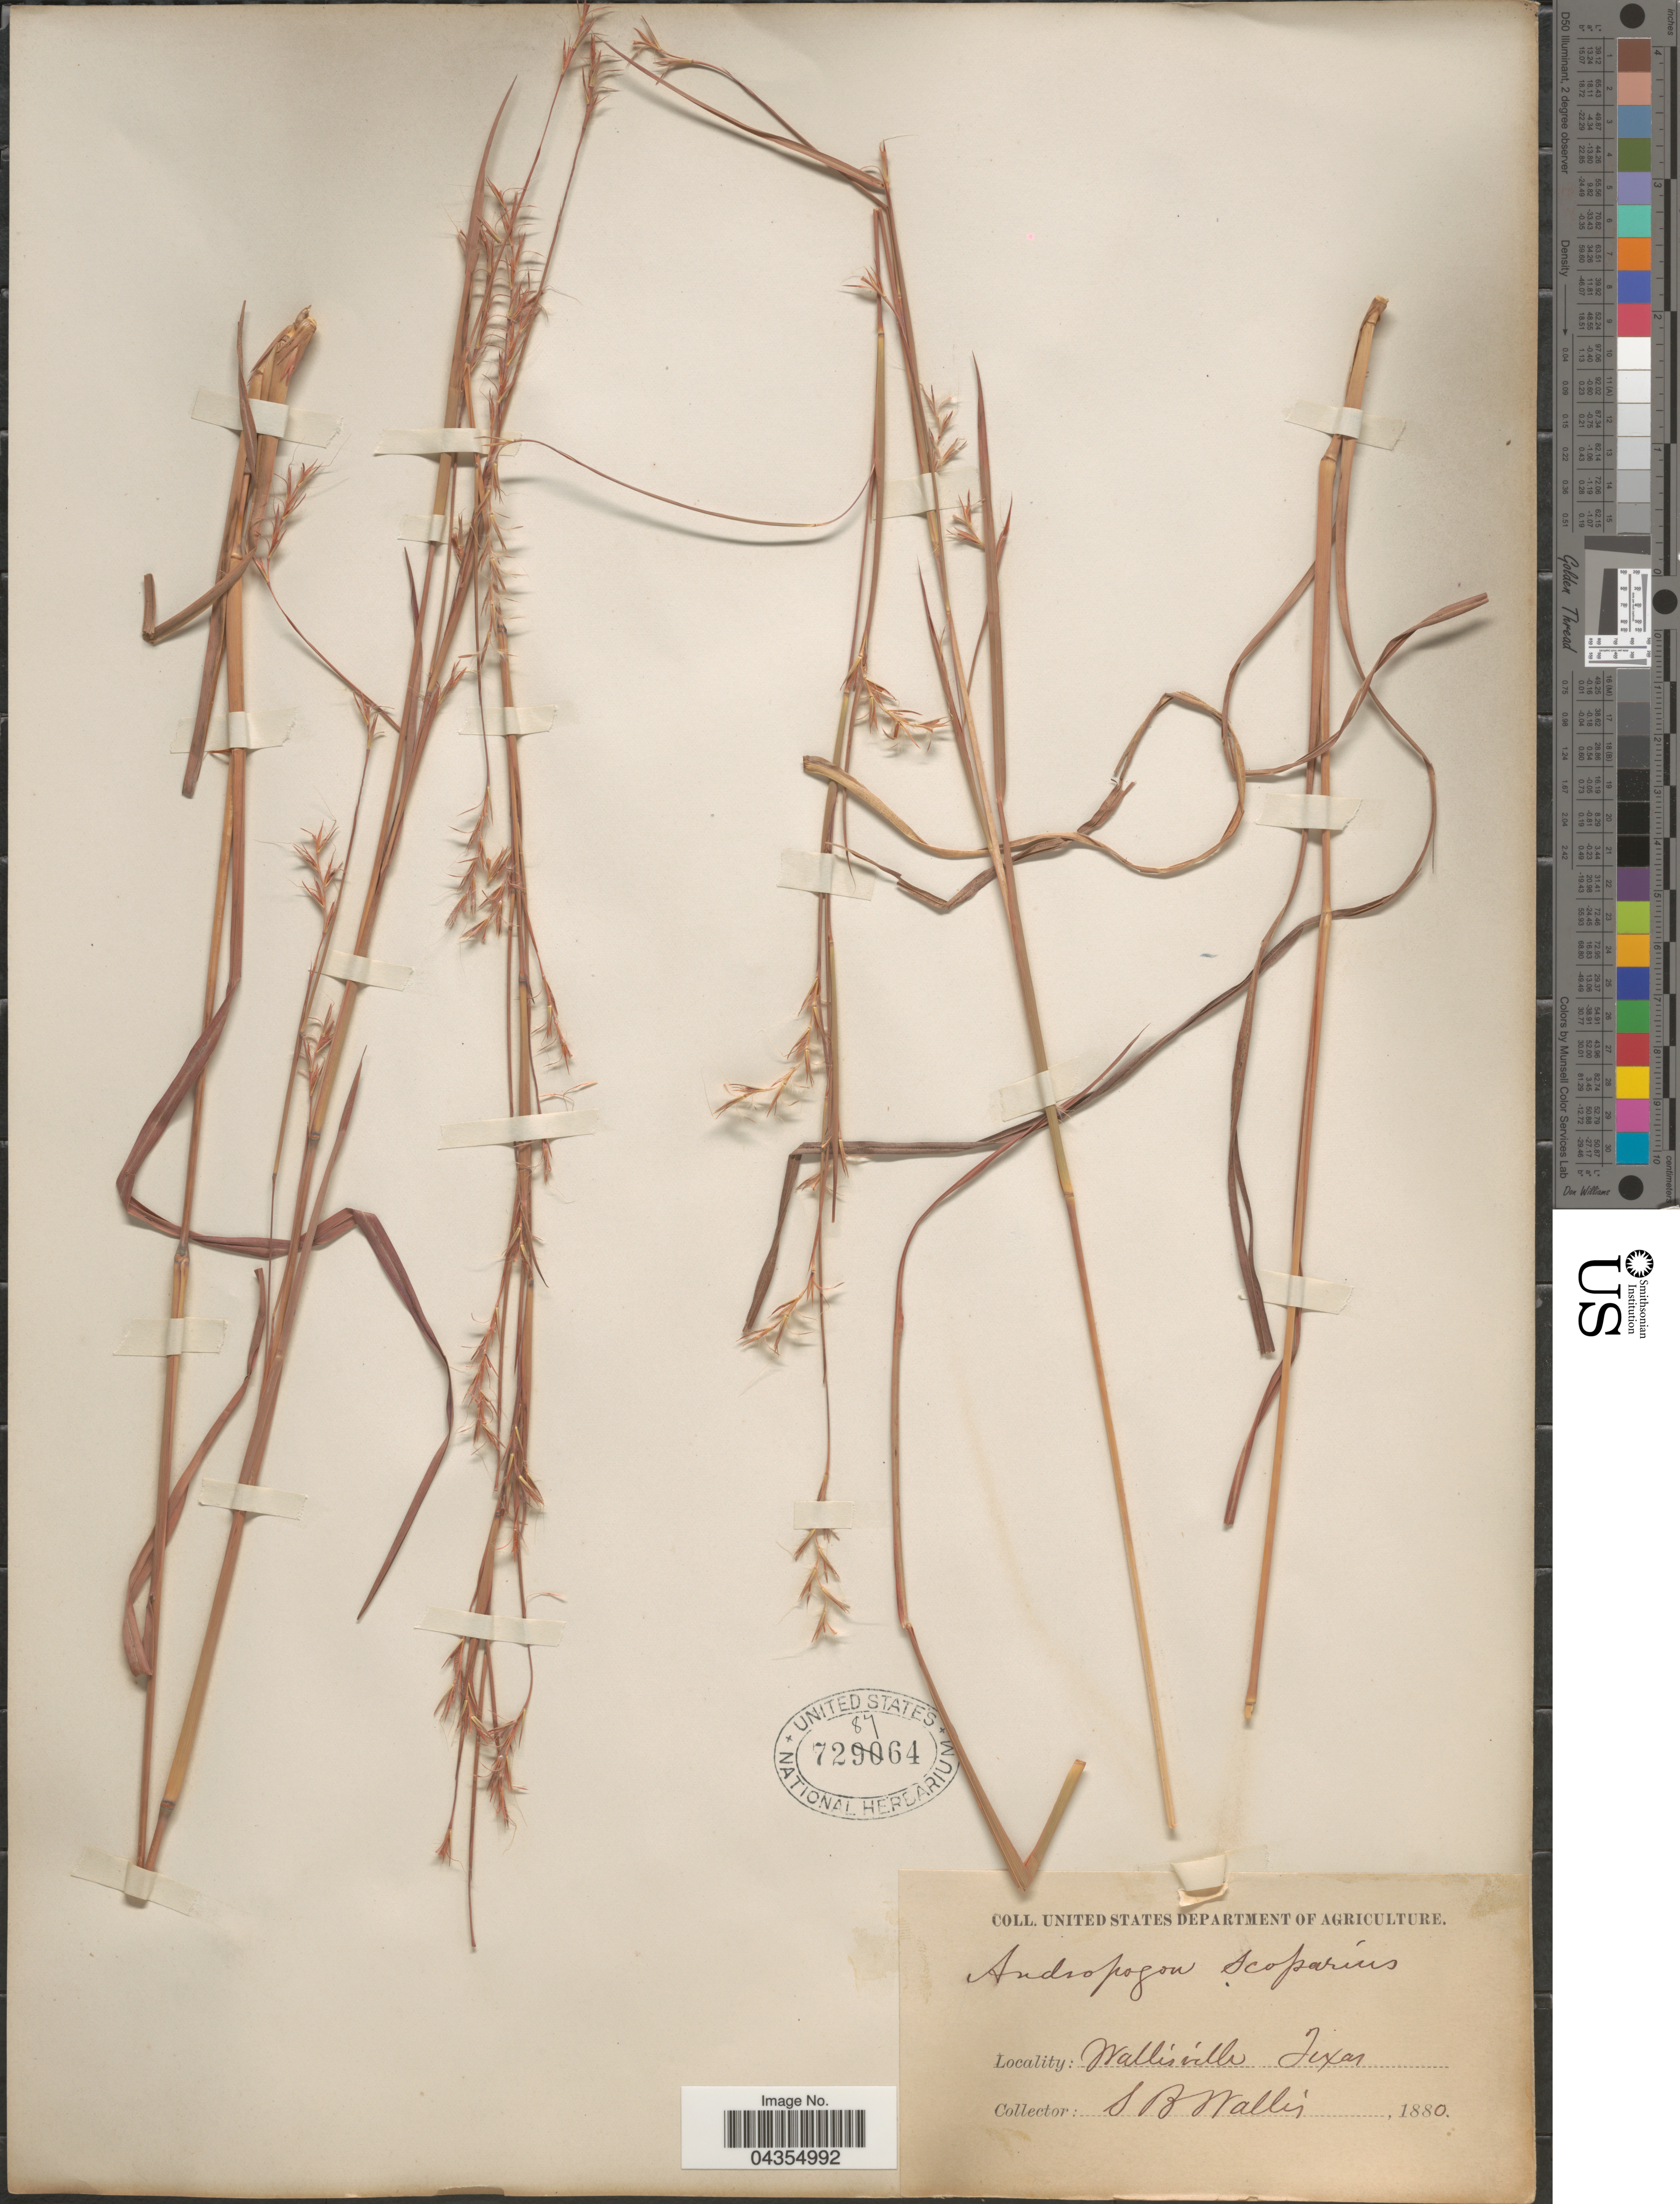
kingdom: Plantae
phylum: Tracheophyta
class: Liliopsida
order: Poales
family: Poaceae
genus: Schizachyrium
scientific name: Schizachyrium sanguineum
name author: (Retz.) Alston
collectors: S. Wallis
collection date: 1880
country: United States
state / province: Texas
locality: Wallisville.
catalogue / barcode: US 728764